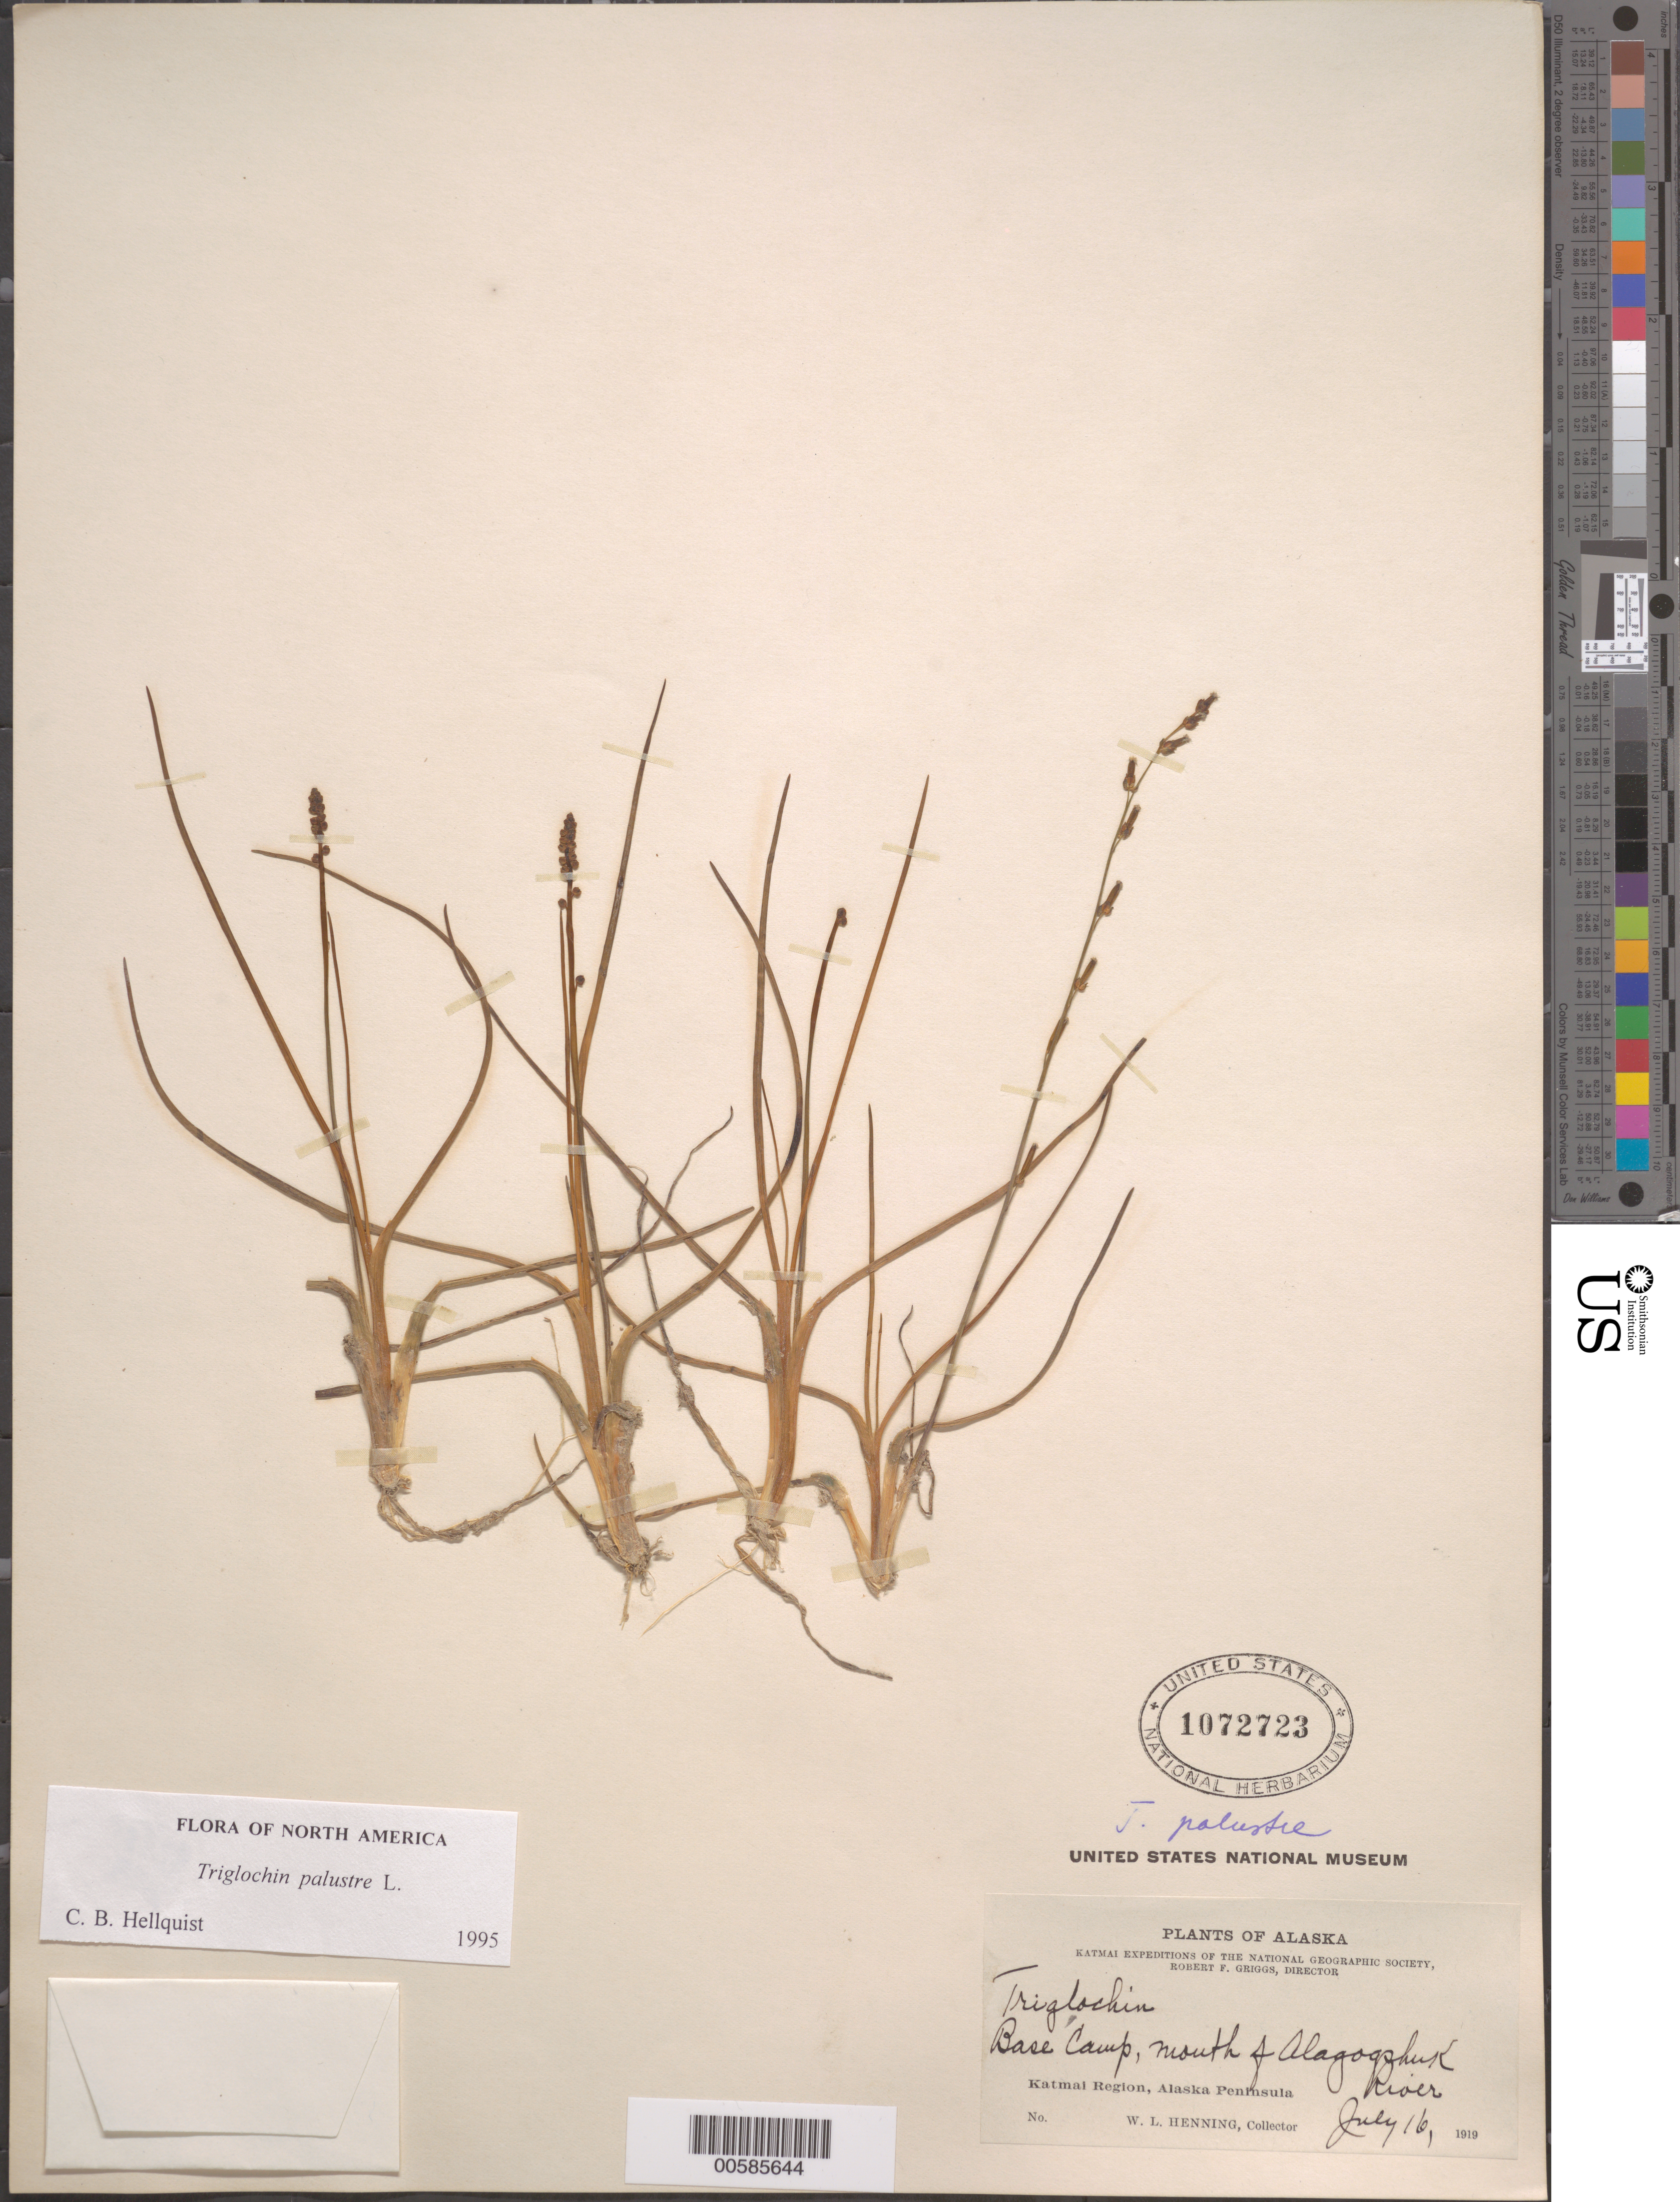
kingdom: Plantae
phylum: Tracheophyta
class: Liliopsida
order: Alismatales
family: Juncaginaceae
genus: Triglochin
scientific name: Triglochin palustris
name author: L.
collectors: W. Henning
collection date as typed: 16 Jul 1919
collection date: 1919-07-16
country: United States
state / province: Alaska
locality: Alaska Peninsula, Katmai Region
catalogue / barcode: US 1072723